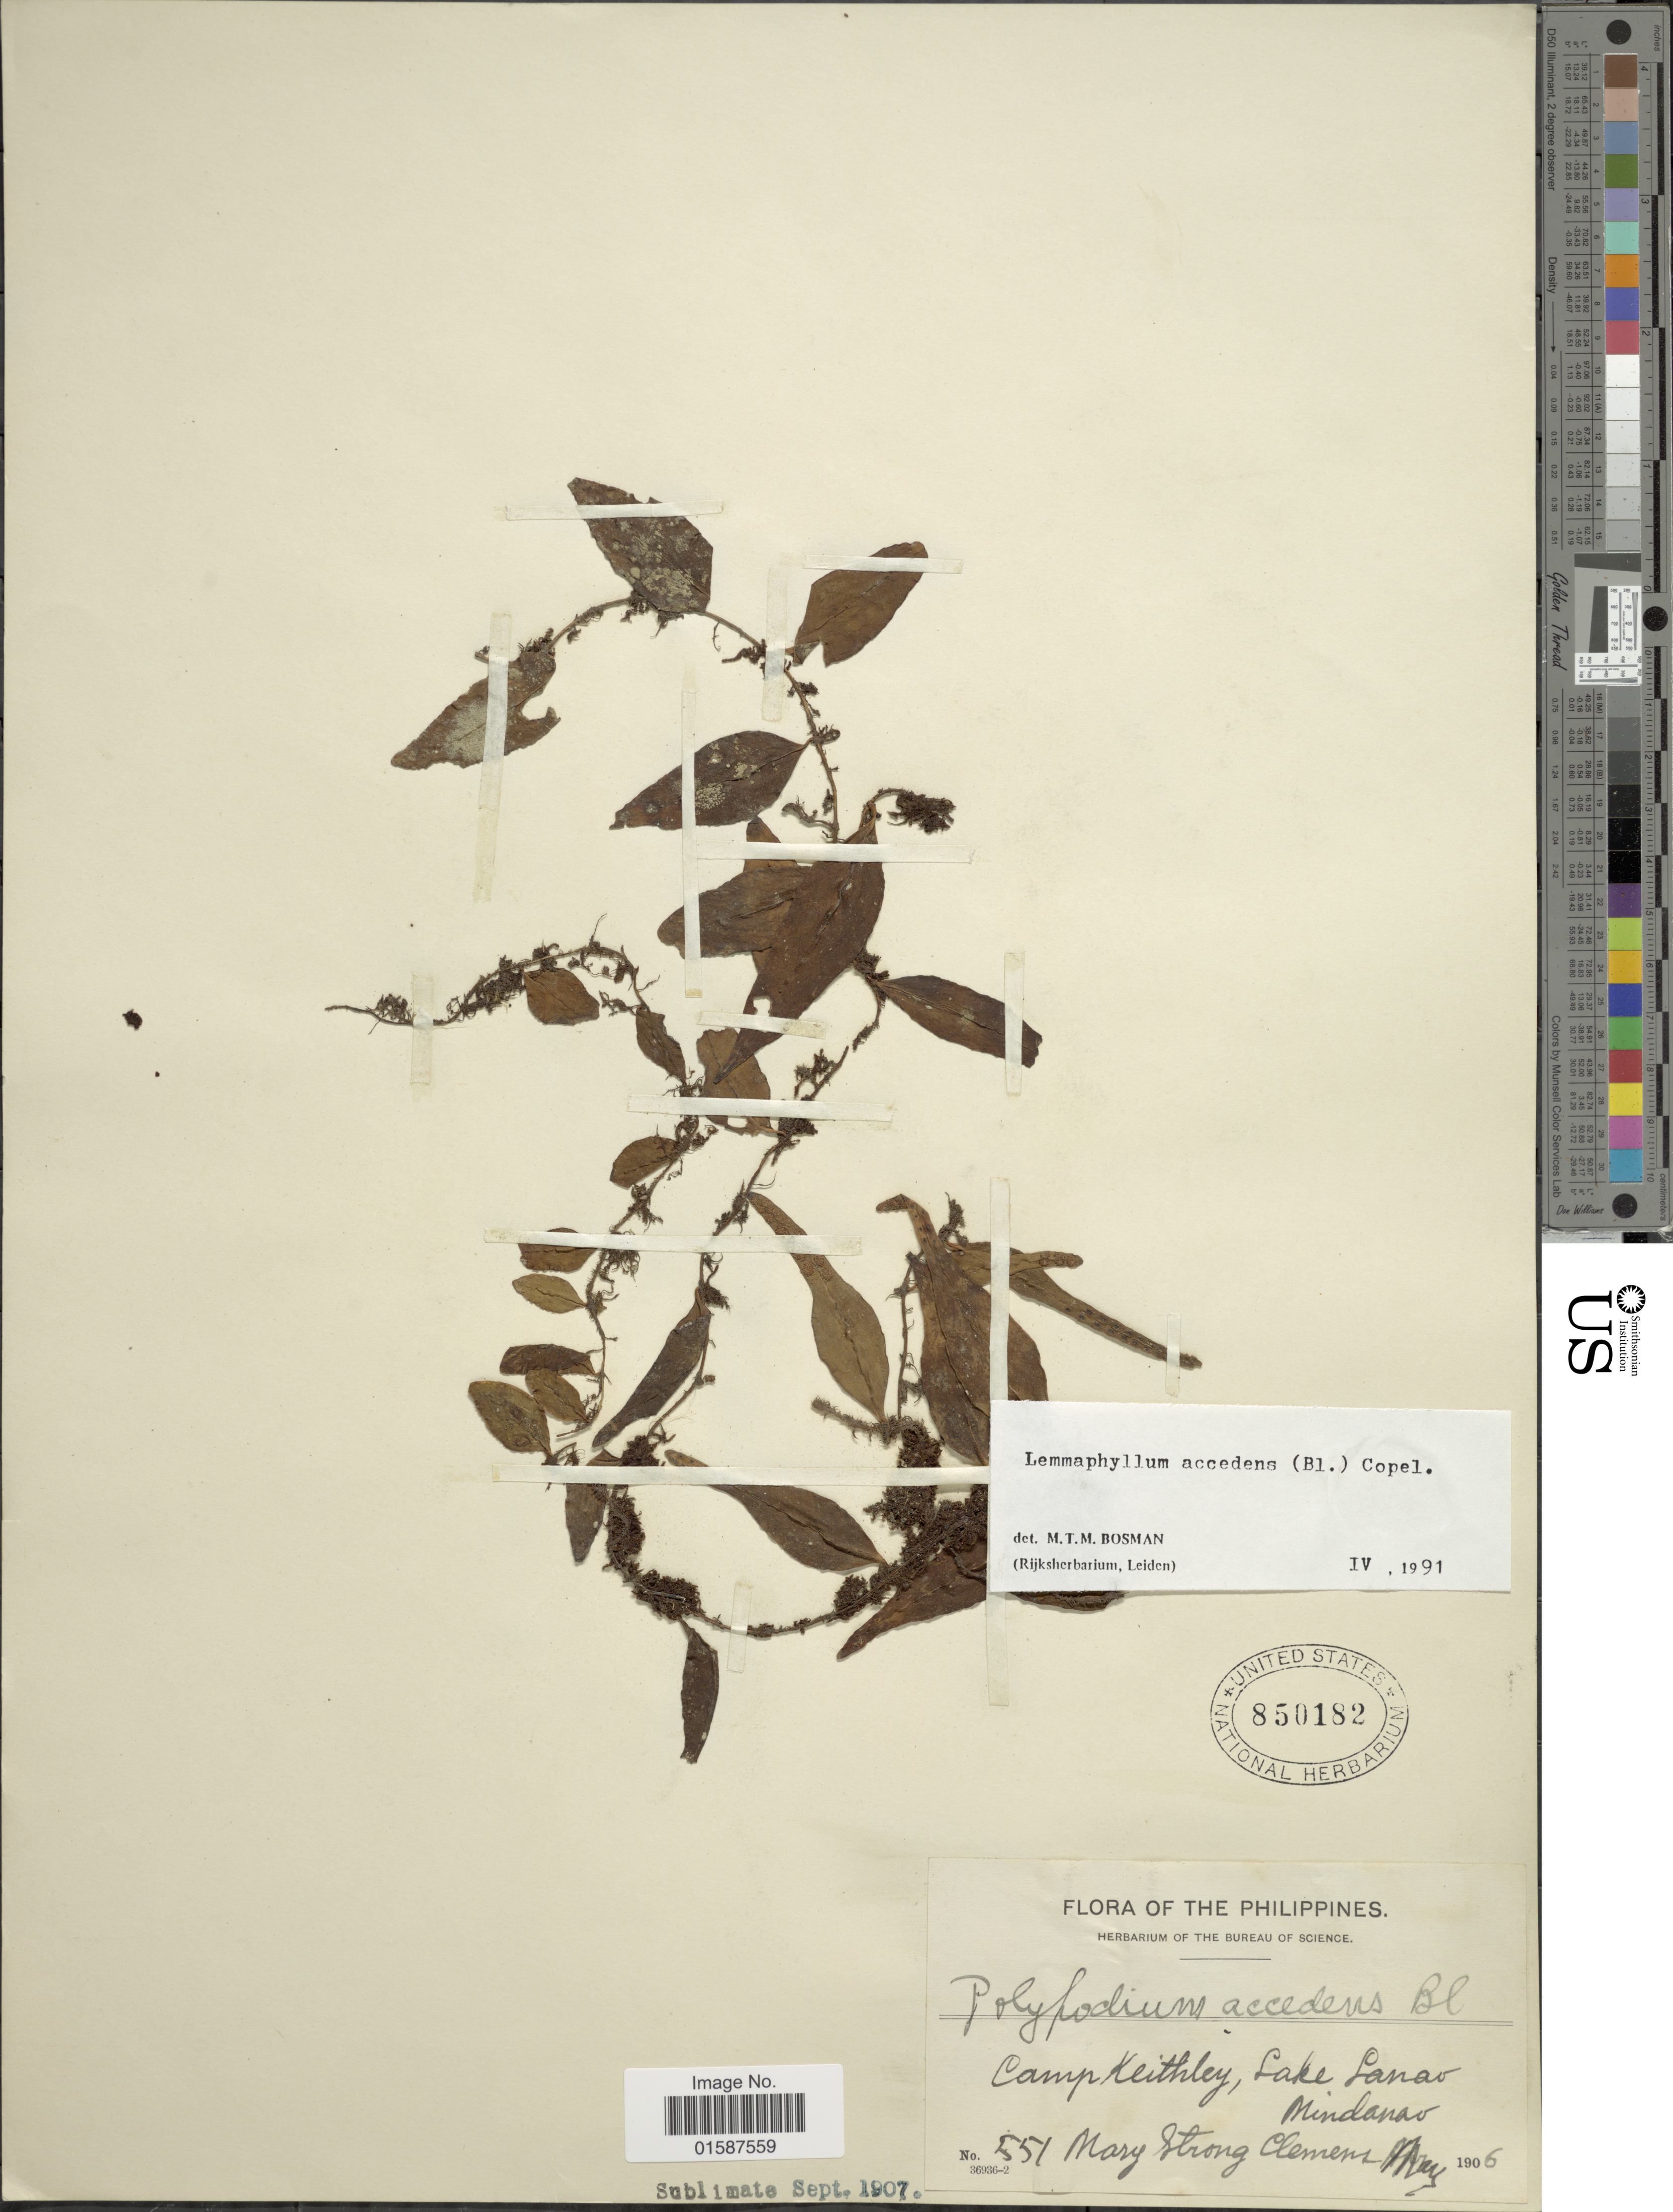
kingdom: Plantae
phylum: Tracheophyta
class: Polypodiopsida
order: Polypodiales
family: Polypodiaceae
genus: Lemmaphyllum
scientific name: Lemmaphyllum accedens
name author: (Blume) Donk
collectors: M. S. Clemens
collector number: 551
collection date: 1906-05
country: Philippines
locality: Camp Keithley, Lake Lanao, Mindanao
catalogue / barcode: US 850182